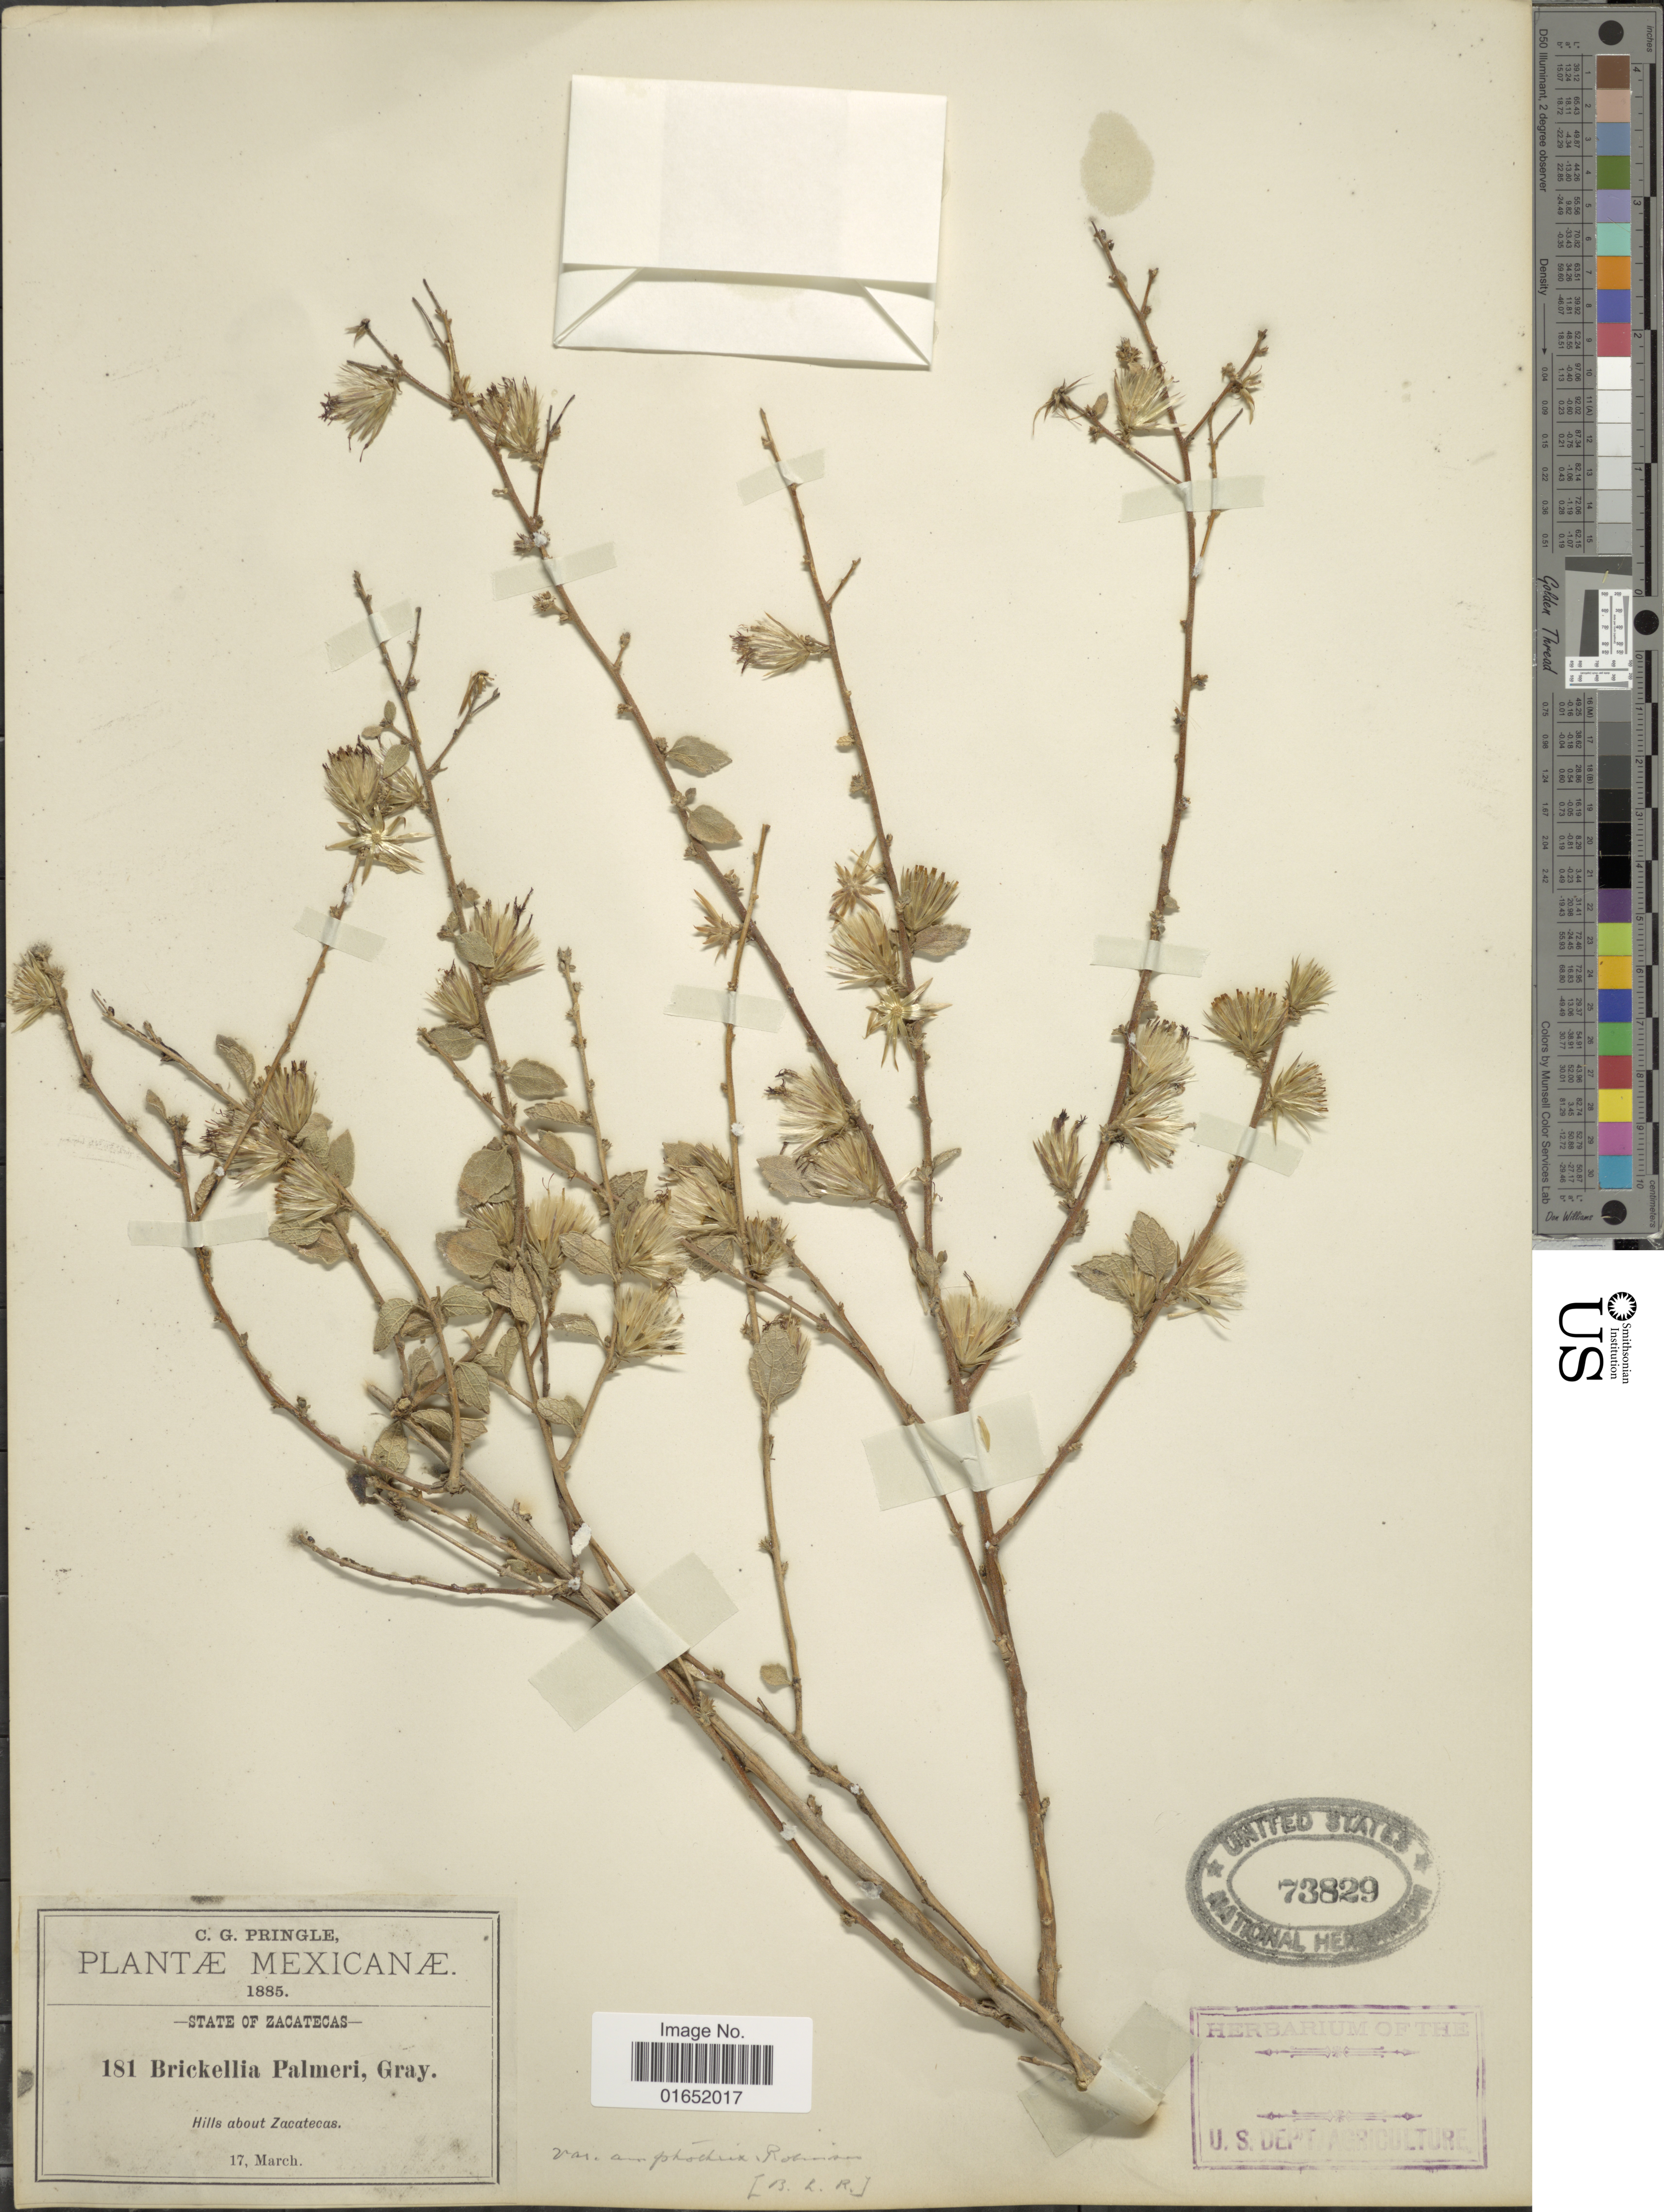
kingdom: Plantae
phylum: Tracheophyta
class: Magnoliopsida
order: Asterales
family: Asteraceae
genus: Brickellia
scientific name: Brickellia palmeri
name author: A. Gray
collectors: C. G. Pringle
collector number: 181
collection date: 1885-03-17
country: Mexico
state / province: Zacatecas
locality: Hills about Zacatecas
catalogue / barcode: US 73829